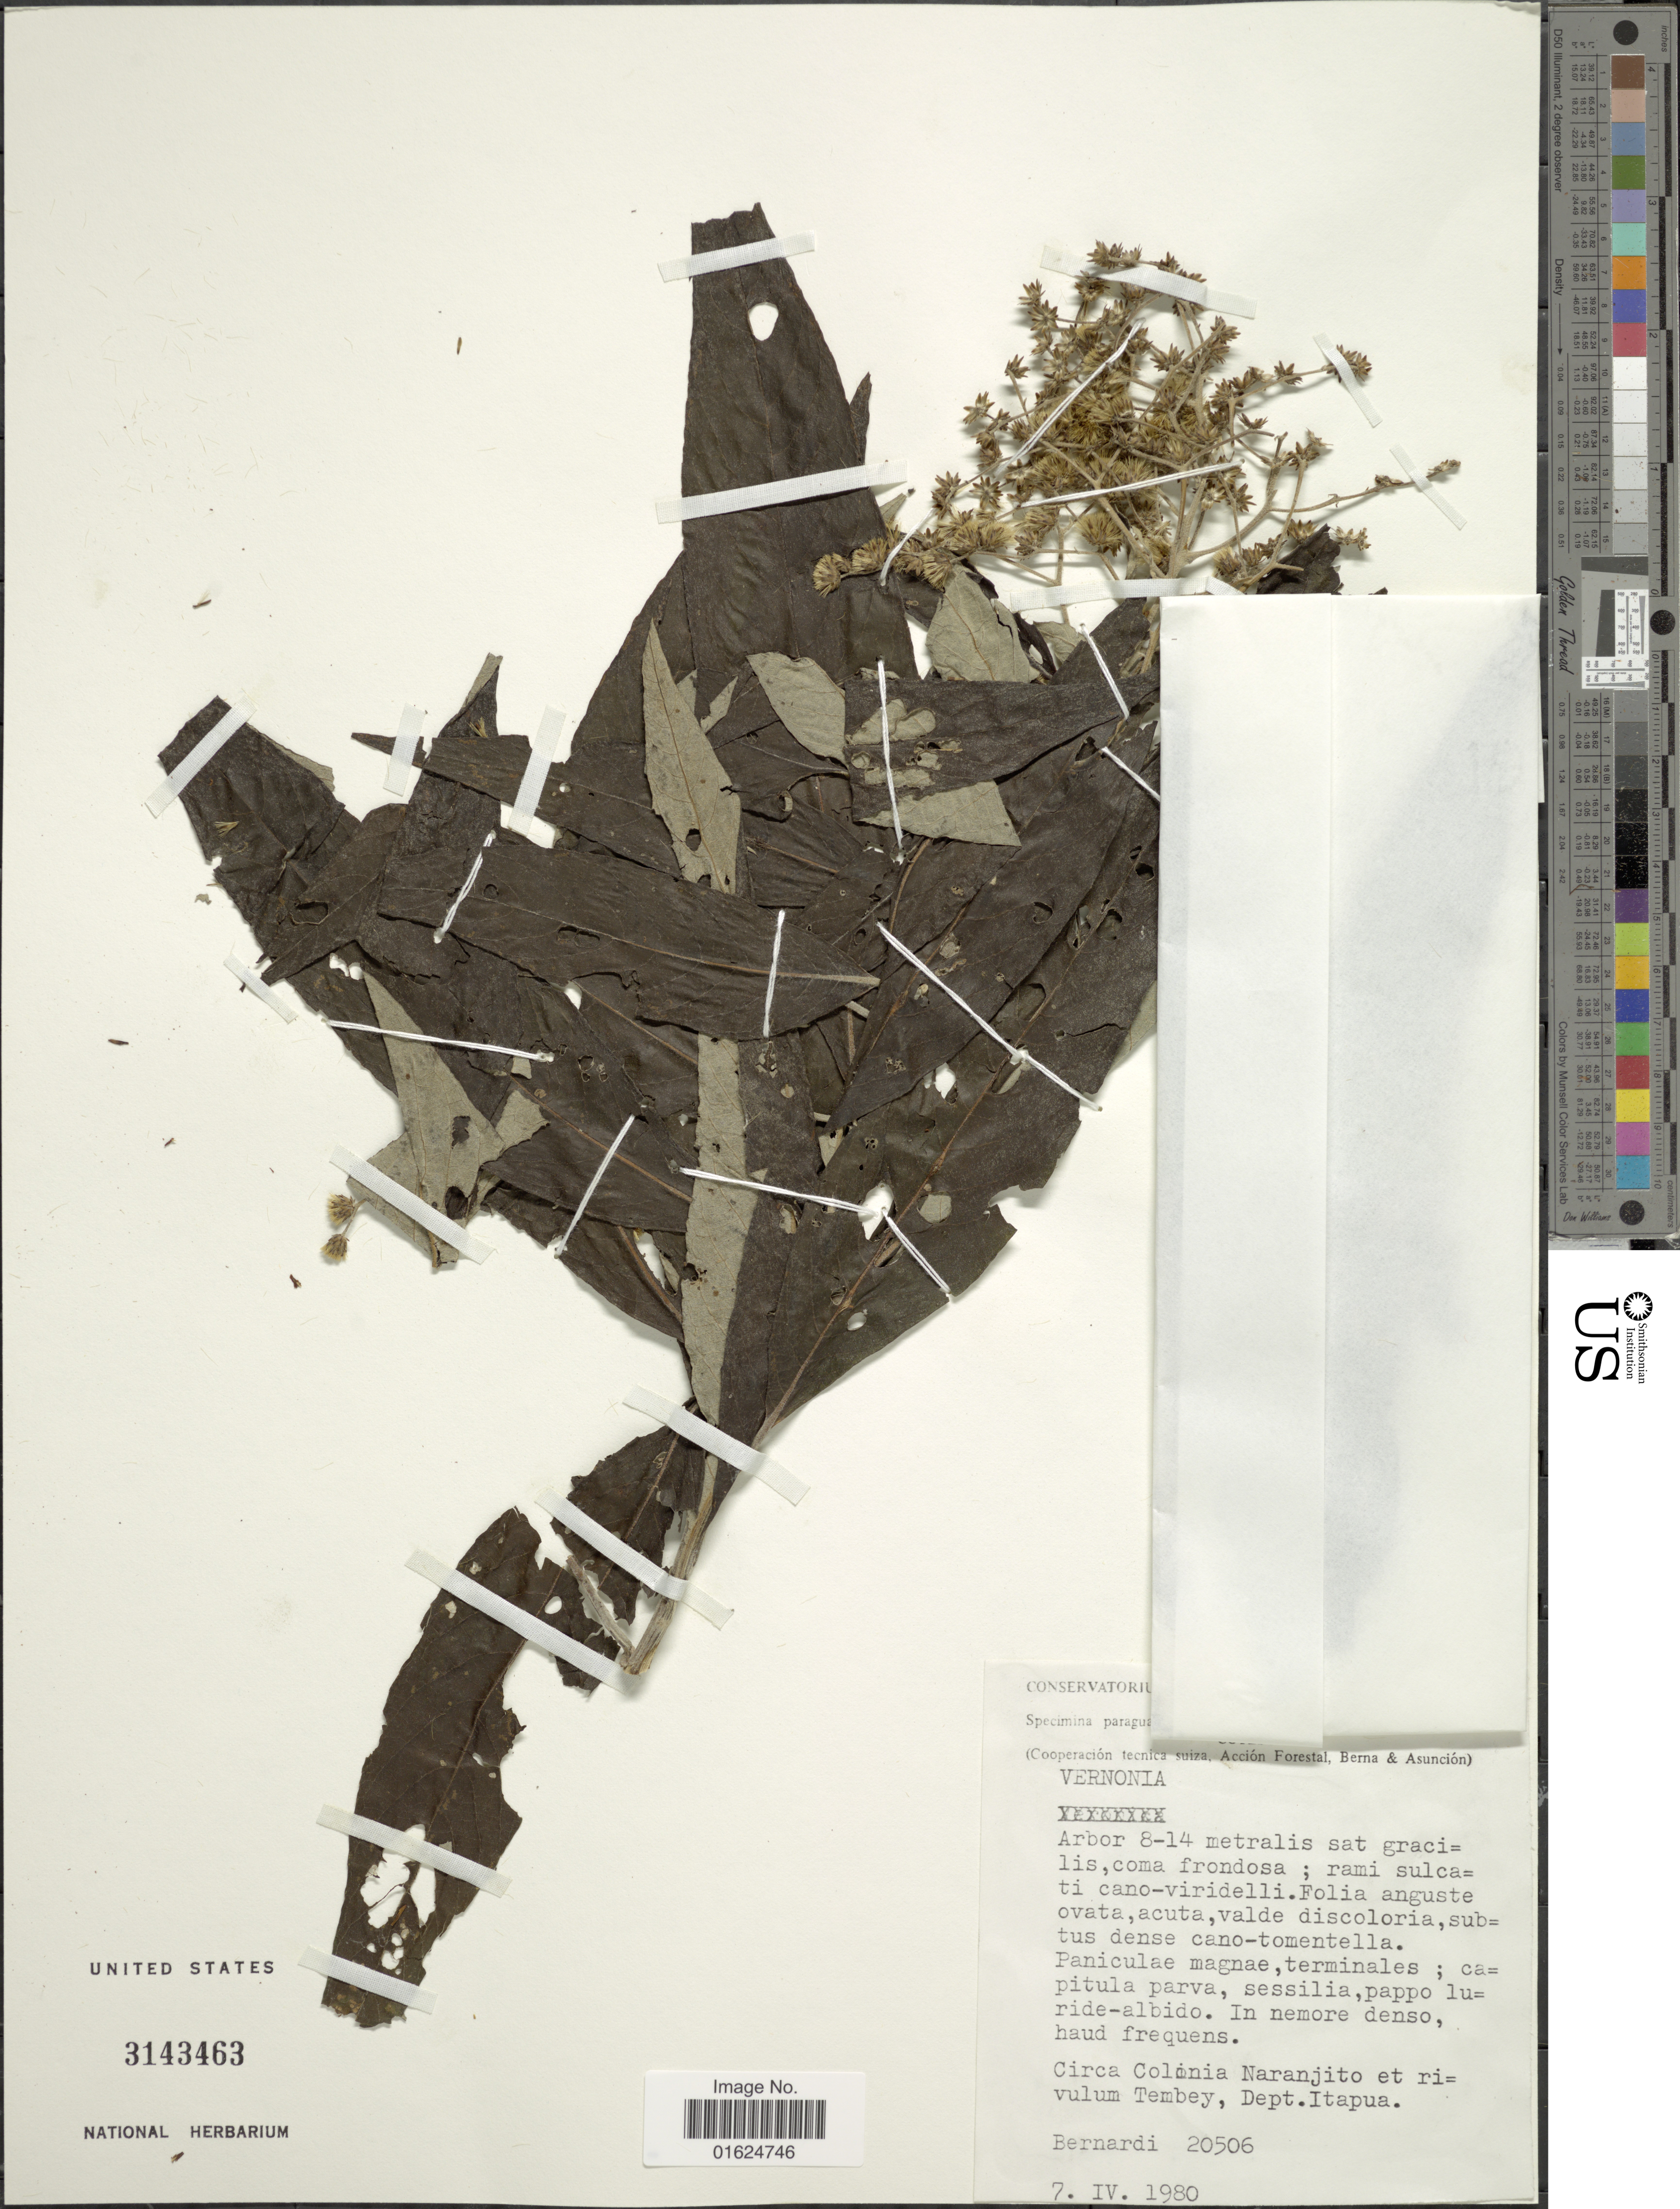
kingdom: Plantae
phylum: Tracheophyta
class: Magnoliopsida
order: Asterales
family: Asteraceae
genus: Vernonanthura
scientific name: Vernonanthura densiflora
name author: (Gardner) Vega & Dematt.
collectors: Bernardi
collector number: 20506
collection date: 1980-04-07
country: Paraguay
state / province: Itapua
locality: Circa Colonia Naranjito et rivulum Tembey, Dept. Itapua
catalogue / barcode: US 3143463